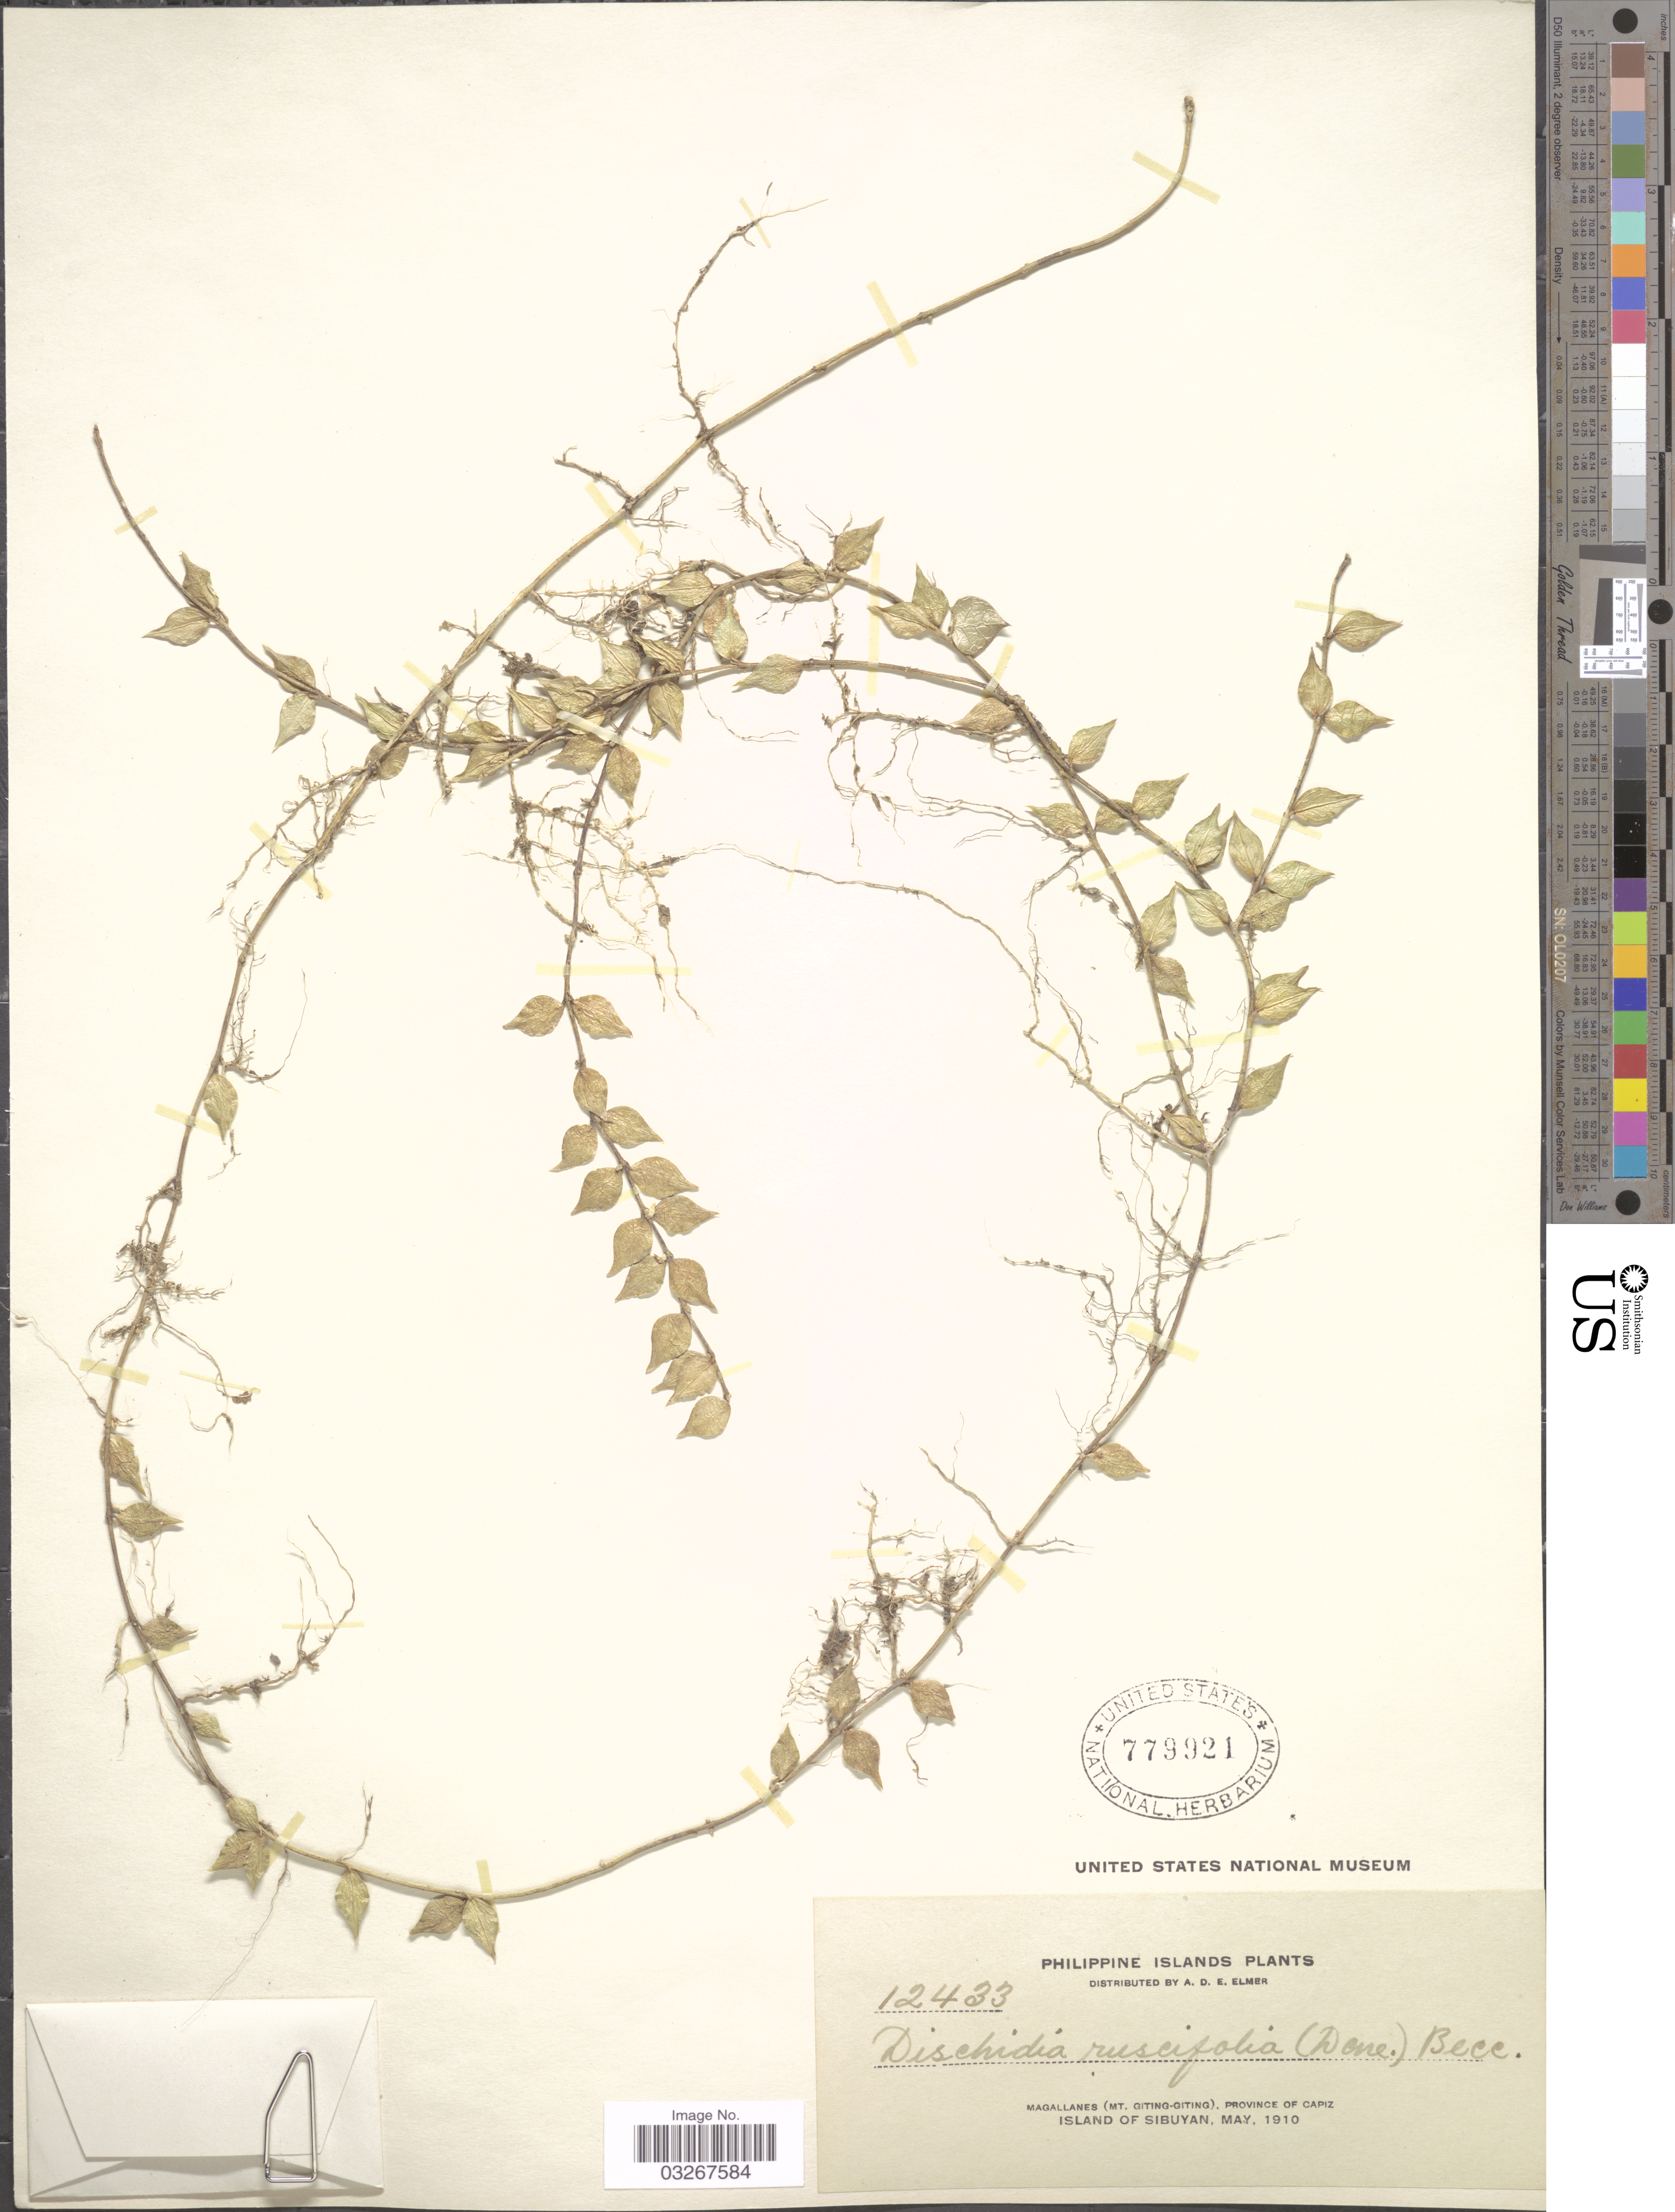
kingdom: Plantae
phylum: Tracheophyta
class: Magnoliopsida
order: Gentianales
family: Apocynaceae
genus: Dischidia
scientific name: Dischidia ruscifolia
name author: Decne. ex Becc.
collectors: A. D. E. Elmer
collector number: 12433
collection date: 1910-05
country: Philippines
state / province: Western Visayas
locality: Magallanes (Mt. Giting-Giting), Province of Capiz, Island of Sibuyan.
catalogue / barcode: US 779921